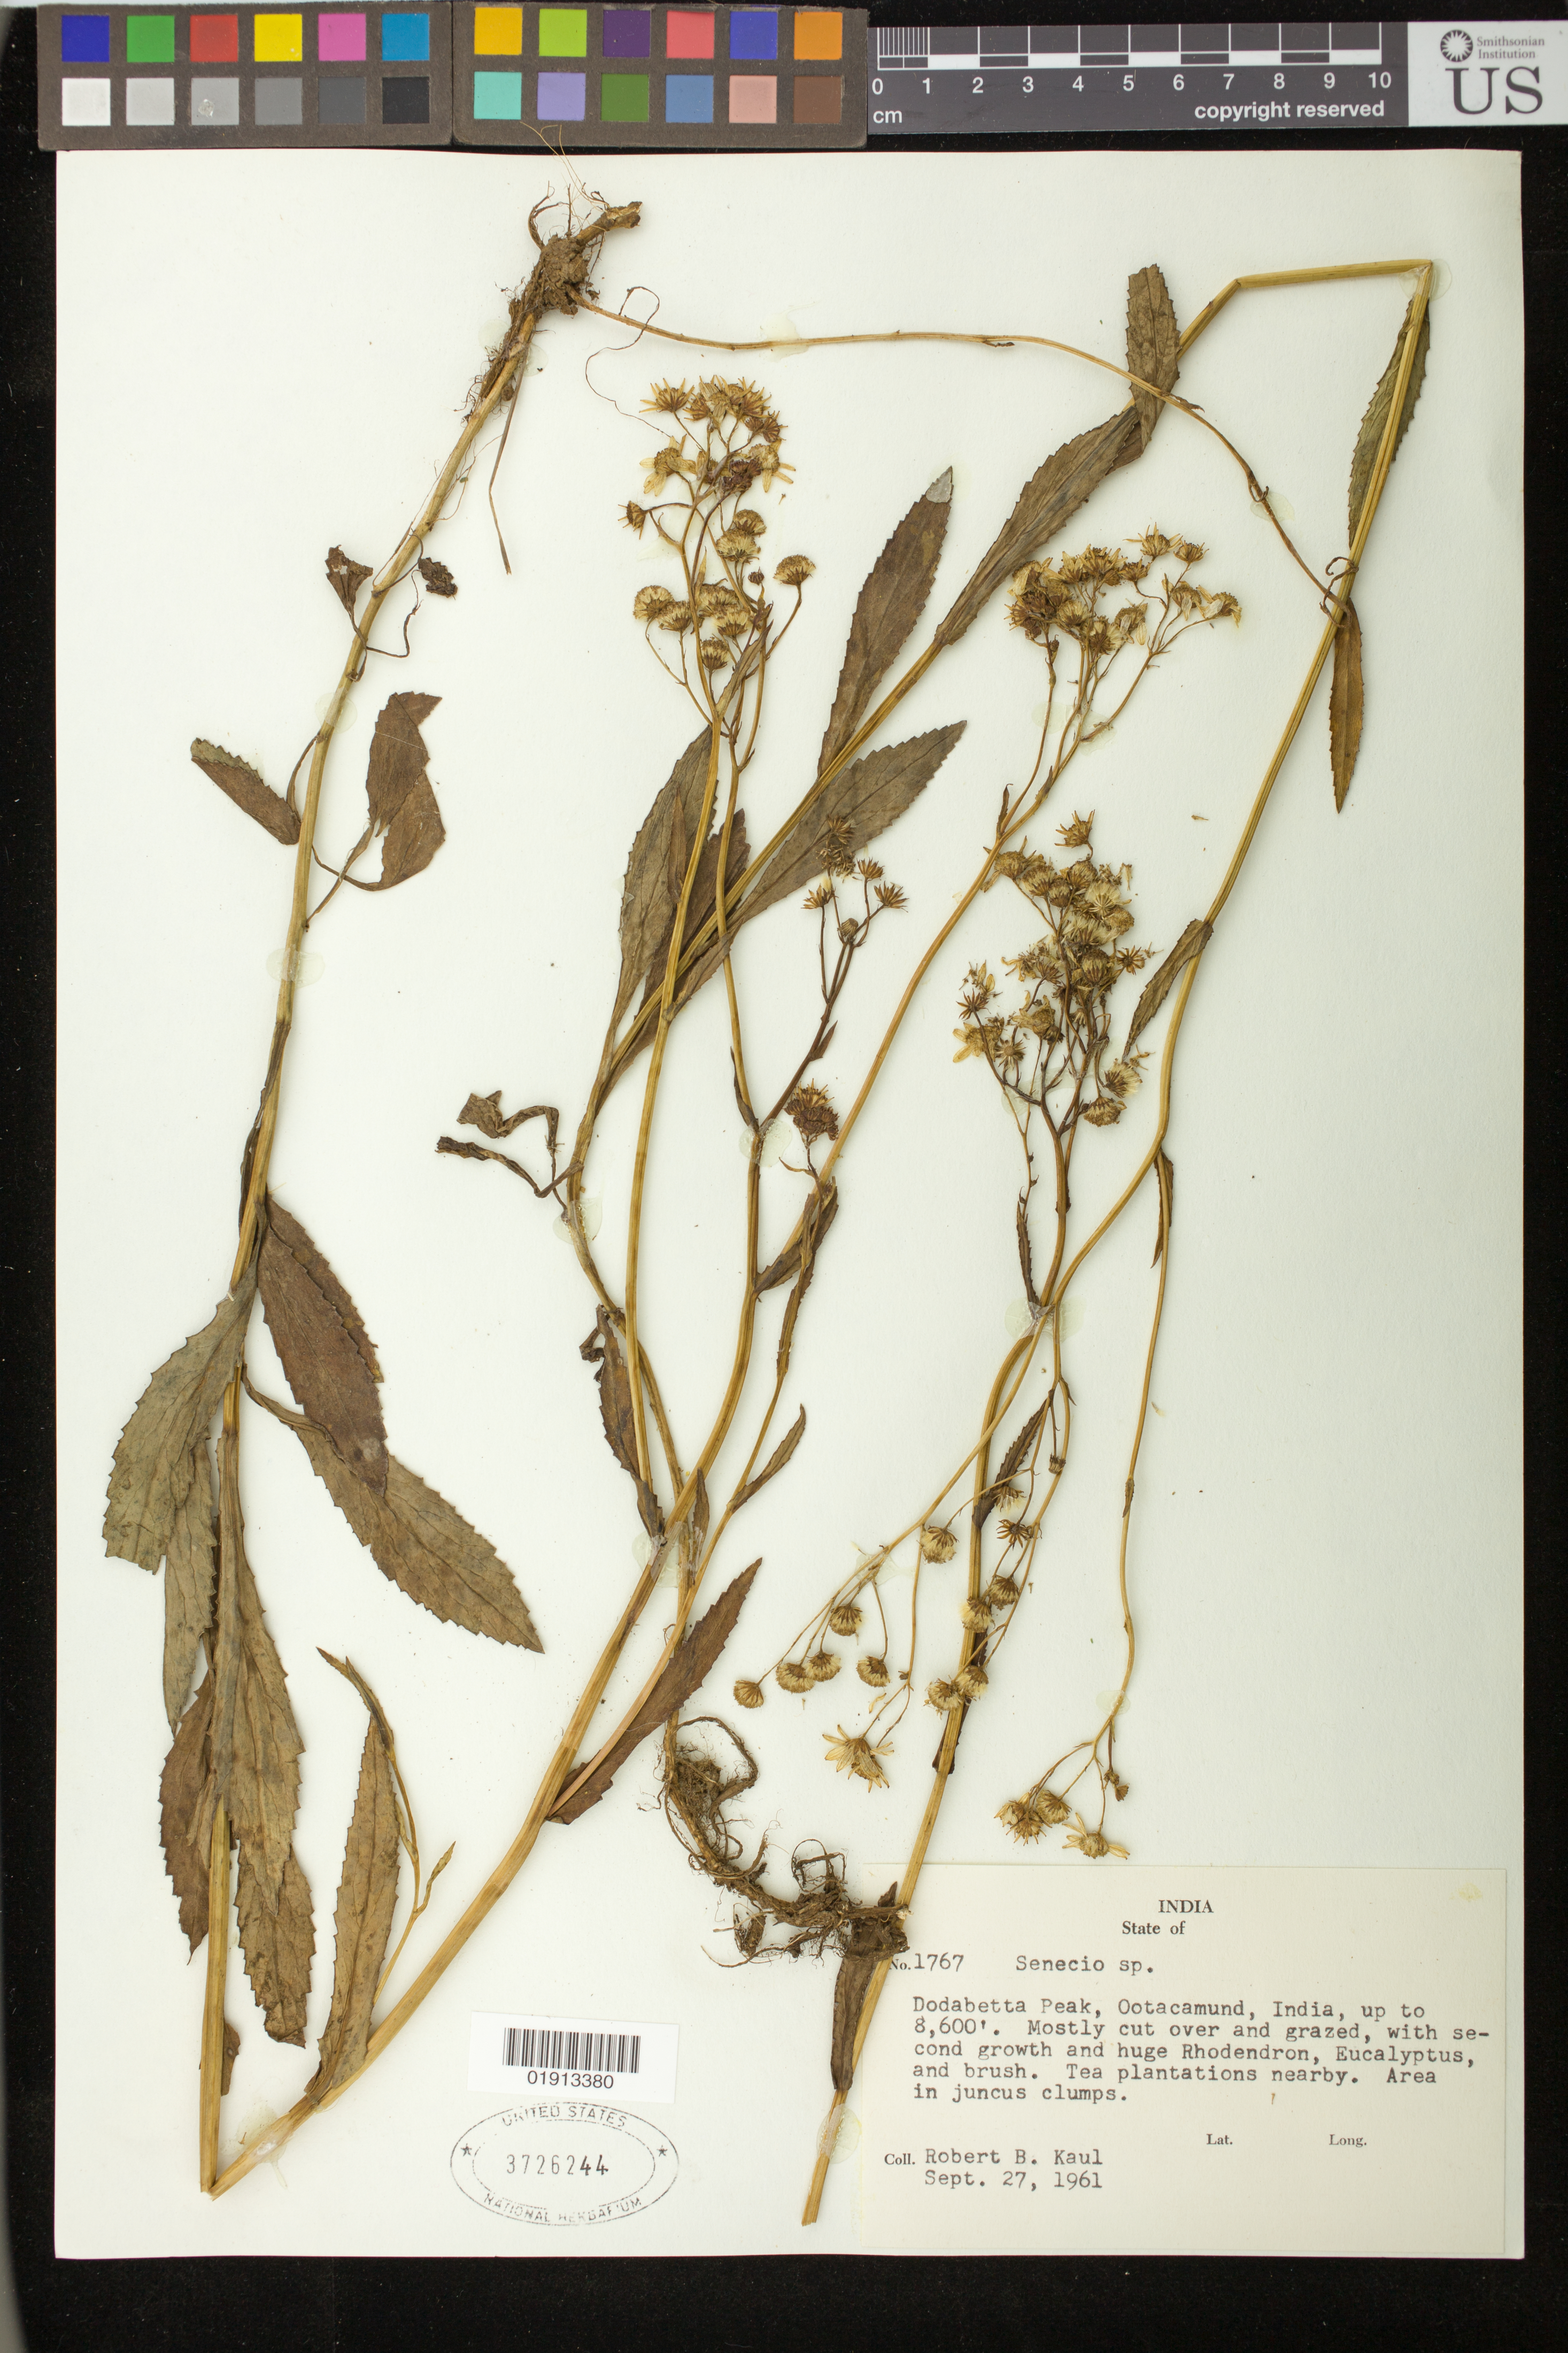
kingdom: Plantae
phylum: Tracheophyta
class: Magnoliopsida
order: Asterales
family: Asteraceae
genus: Senecio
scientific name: Senecio sp.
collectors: R. Kaul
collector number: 1767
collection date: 1961-09-27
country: India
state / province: Tamil Nadu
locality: Dodabetta Peak, Ootacamund.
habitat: Mostly cut over and grazed, with second growth. Tea plantations nearby. Area in juncus clumps.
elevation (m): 2621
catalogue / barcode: US 3726244